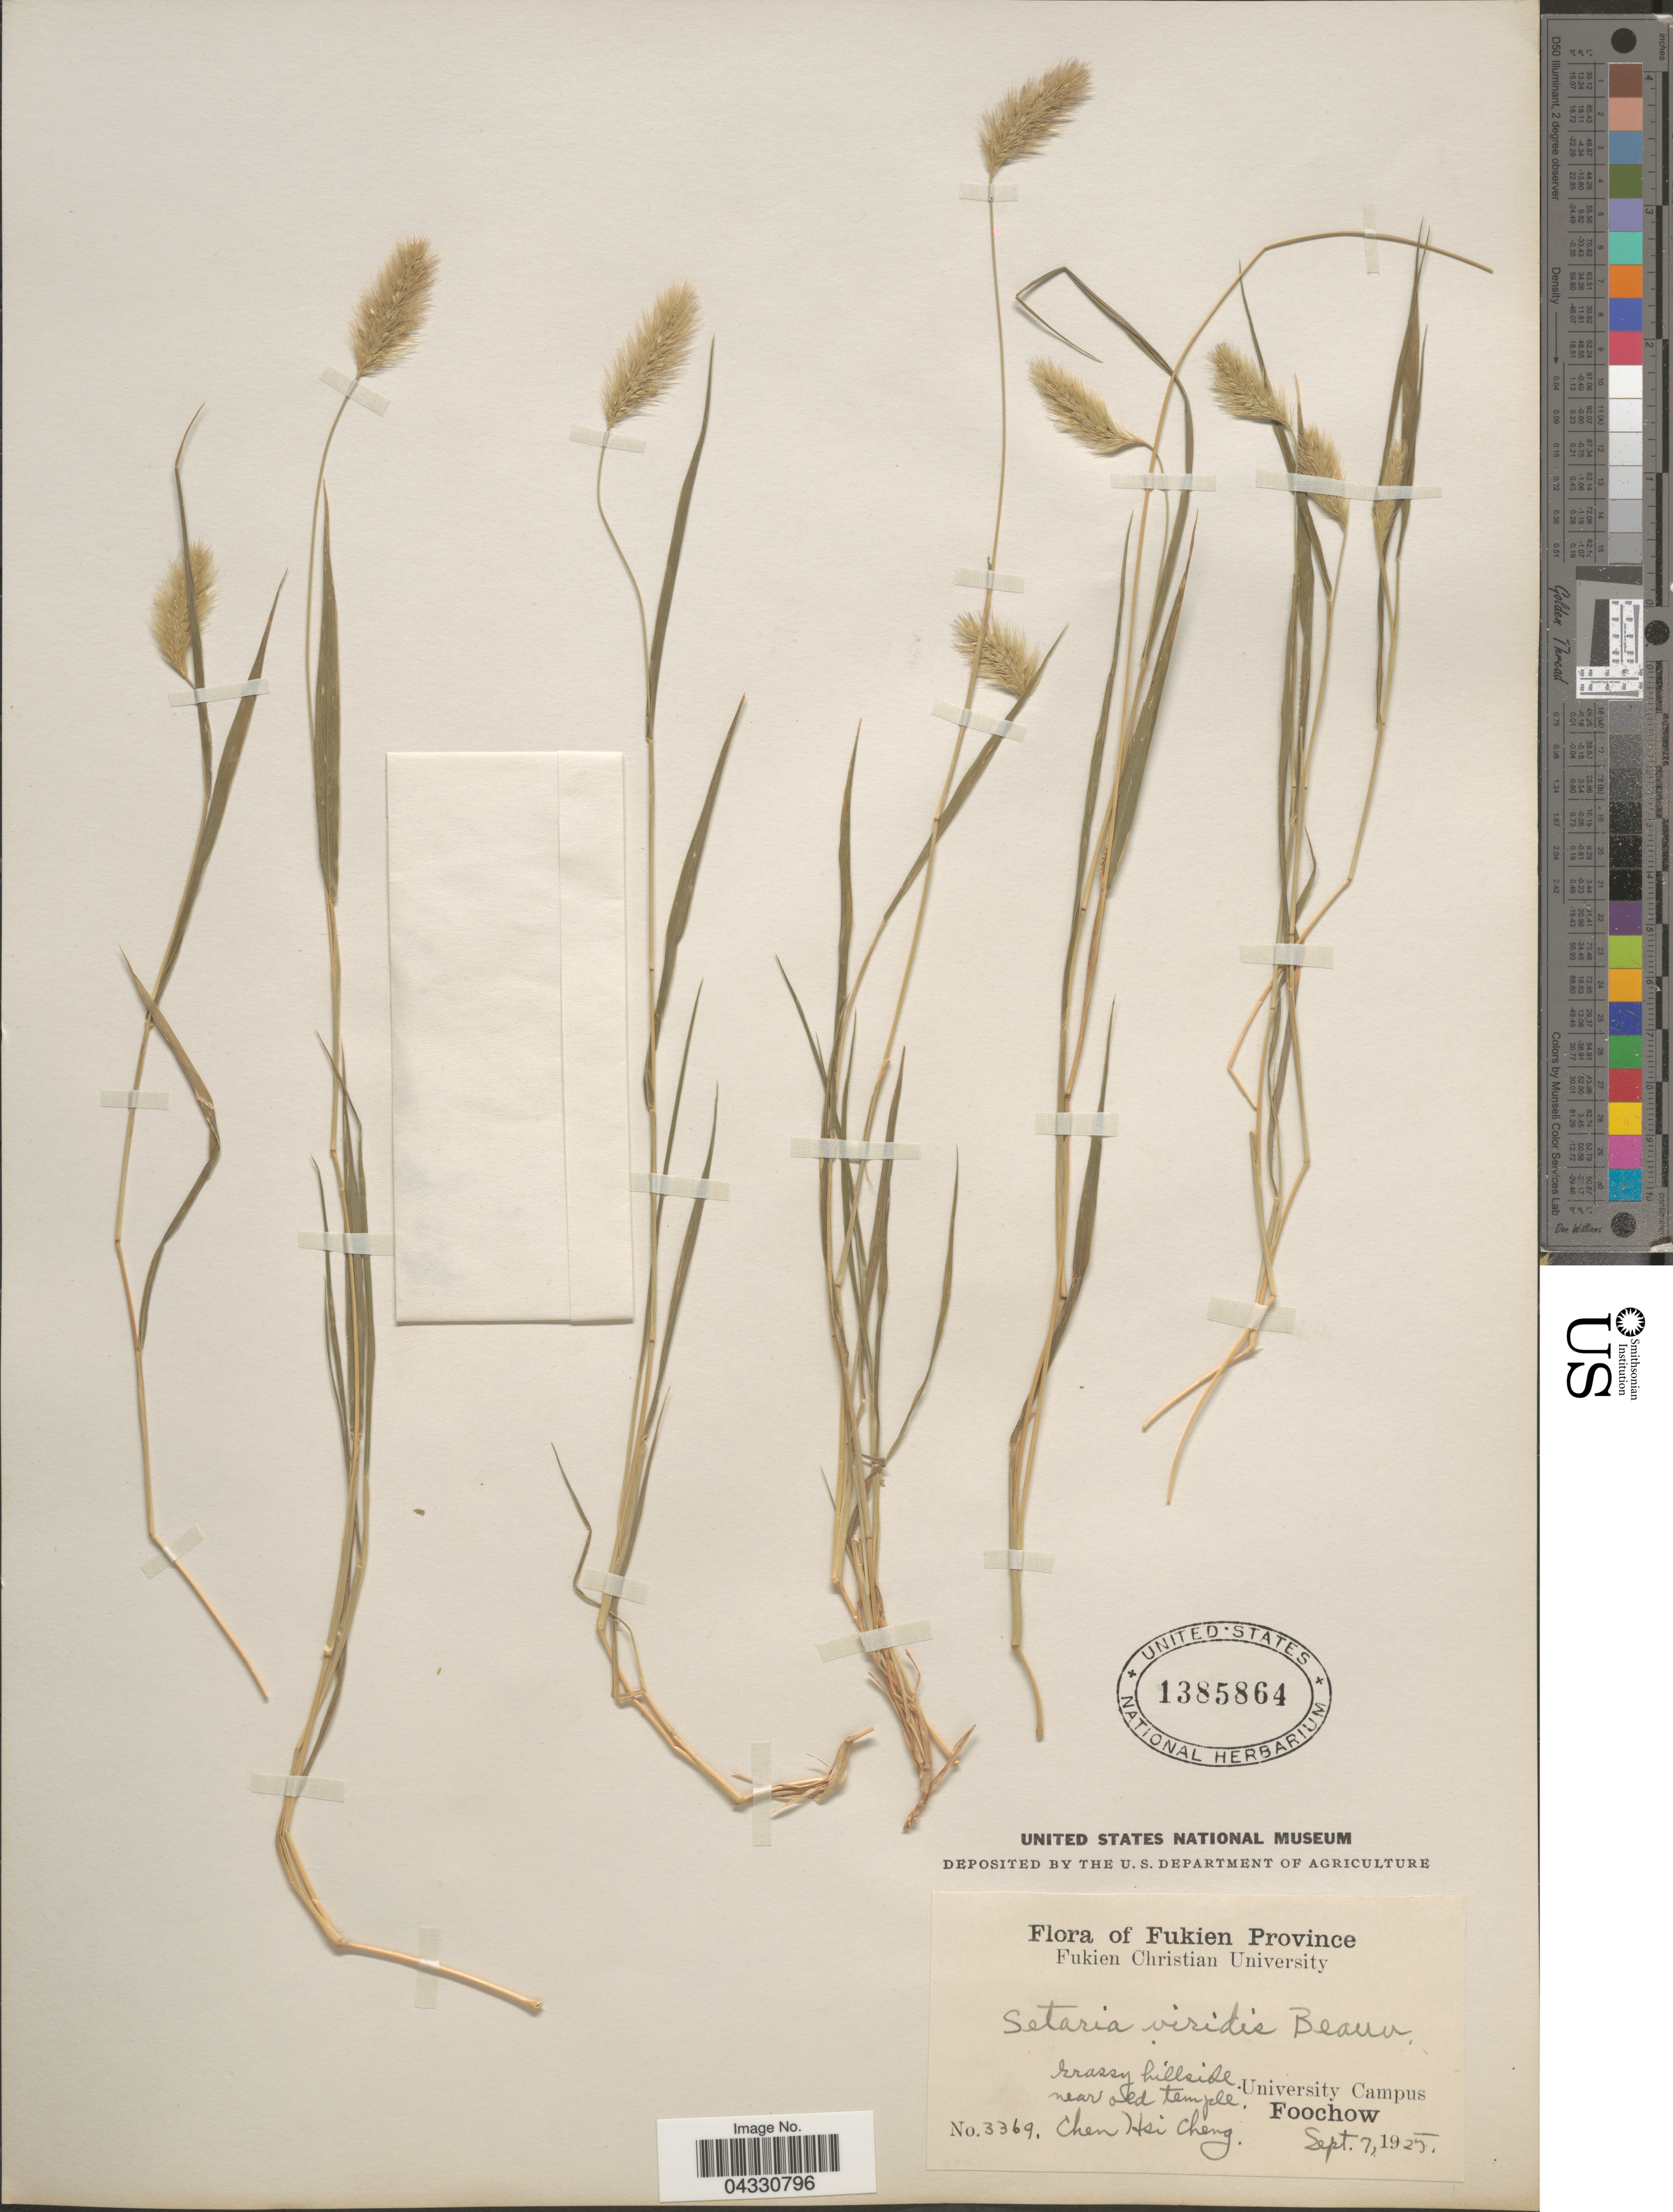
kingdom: Plantae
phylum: Tracheophyta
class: Liliopsida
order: Poales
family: Poaceae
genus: Setaria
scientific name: Setaria viridis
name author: (L.) P. Beauv.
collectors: Chen Hsi Cheng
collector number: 3369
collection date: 1925-09-07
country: China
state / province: Fujian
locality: Fukien Province. Near old temple. University Campus. Foochow.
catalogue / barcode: US 1385864